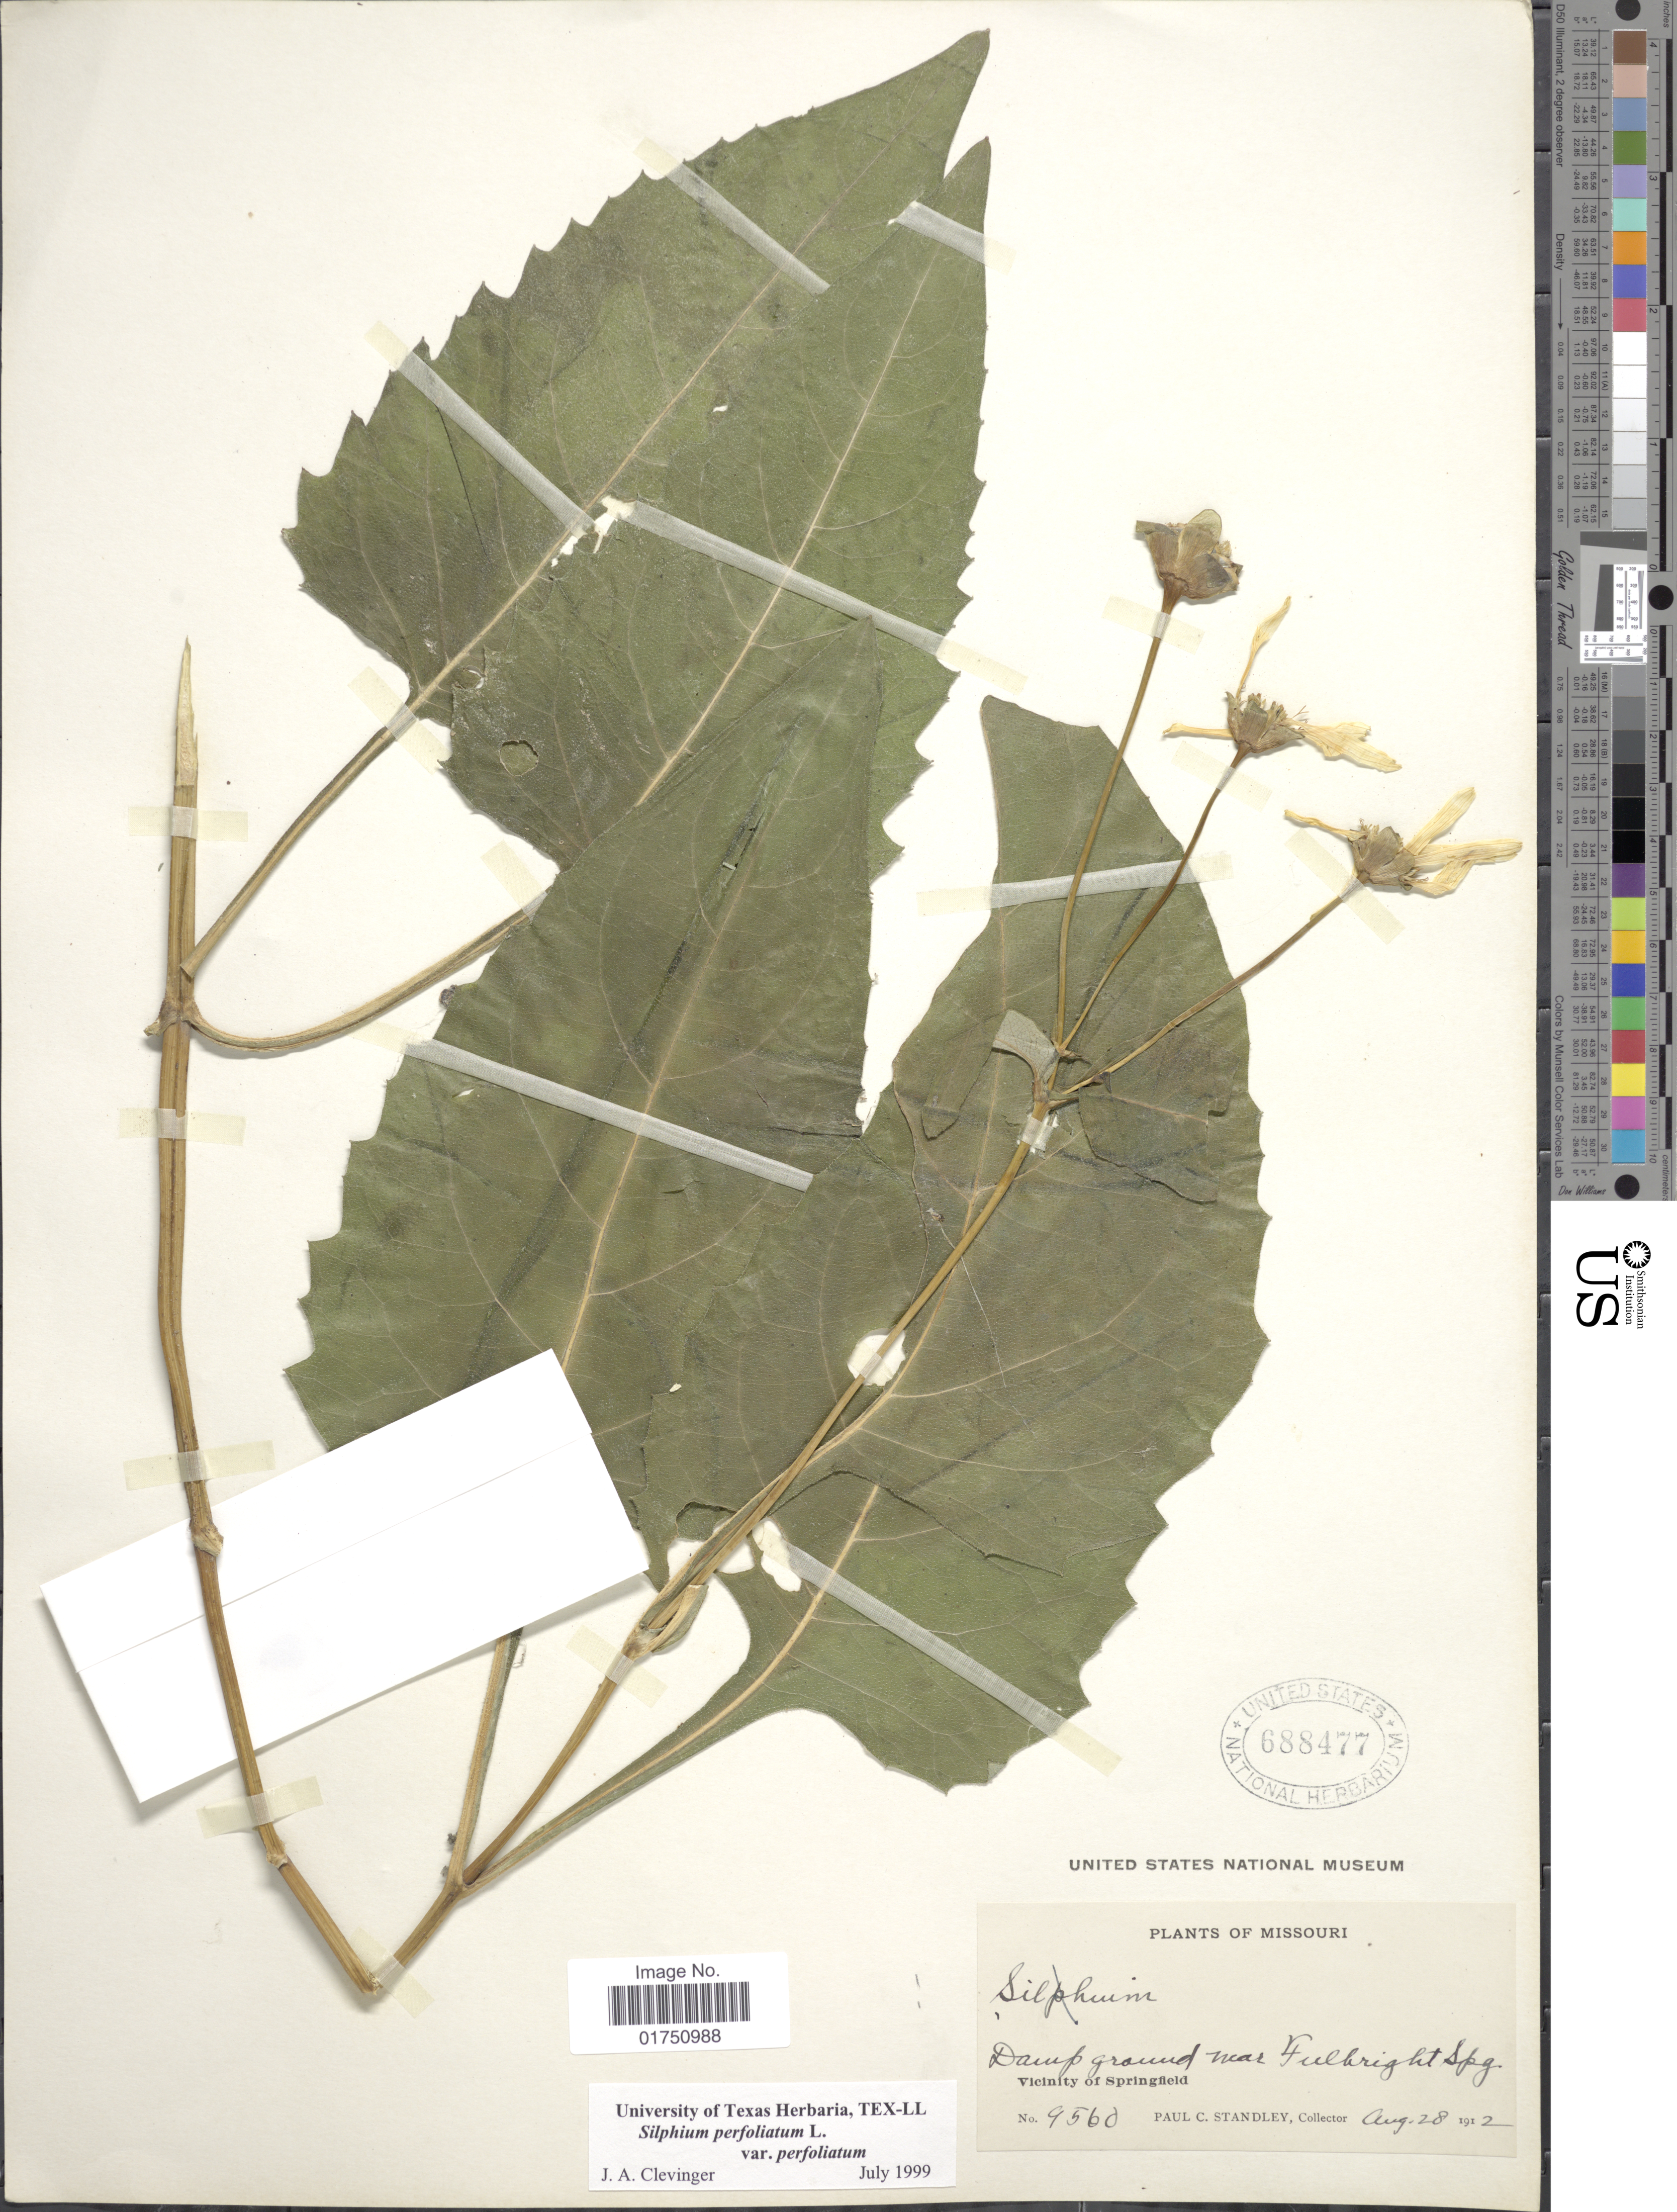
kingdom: Plantae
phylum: Tracheophyta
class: Magnoliopsida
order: Asterales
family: Asteraceae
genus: Silphium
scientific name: Silphium perfoliatum var. perfoliatum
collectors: P. C. Standley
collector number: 9560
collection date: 1912-08-28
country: United States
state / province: Missouri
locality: Damp ground near Fullbright Spg. Vicinity of Springfield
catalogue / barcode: US 688477